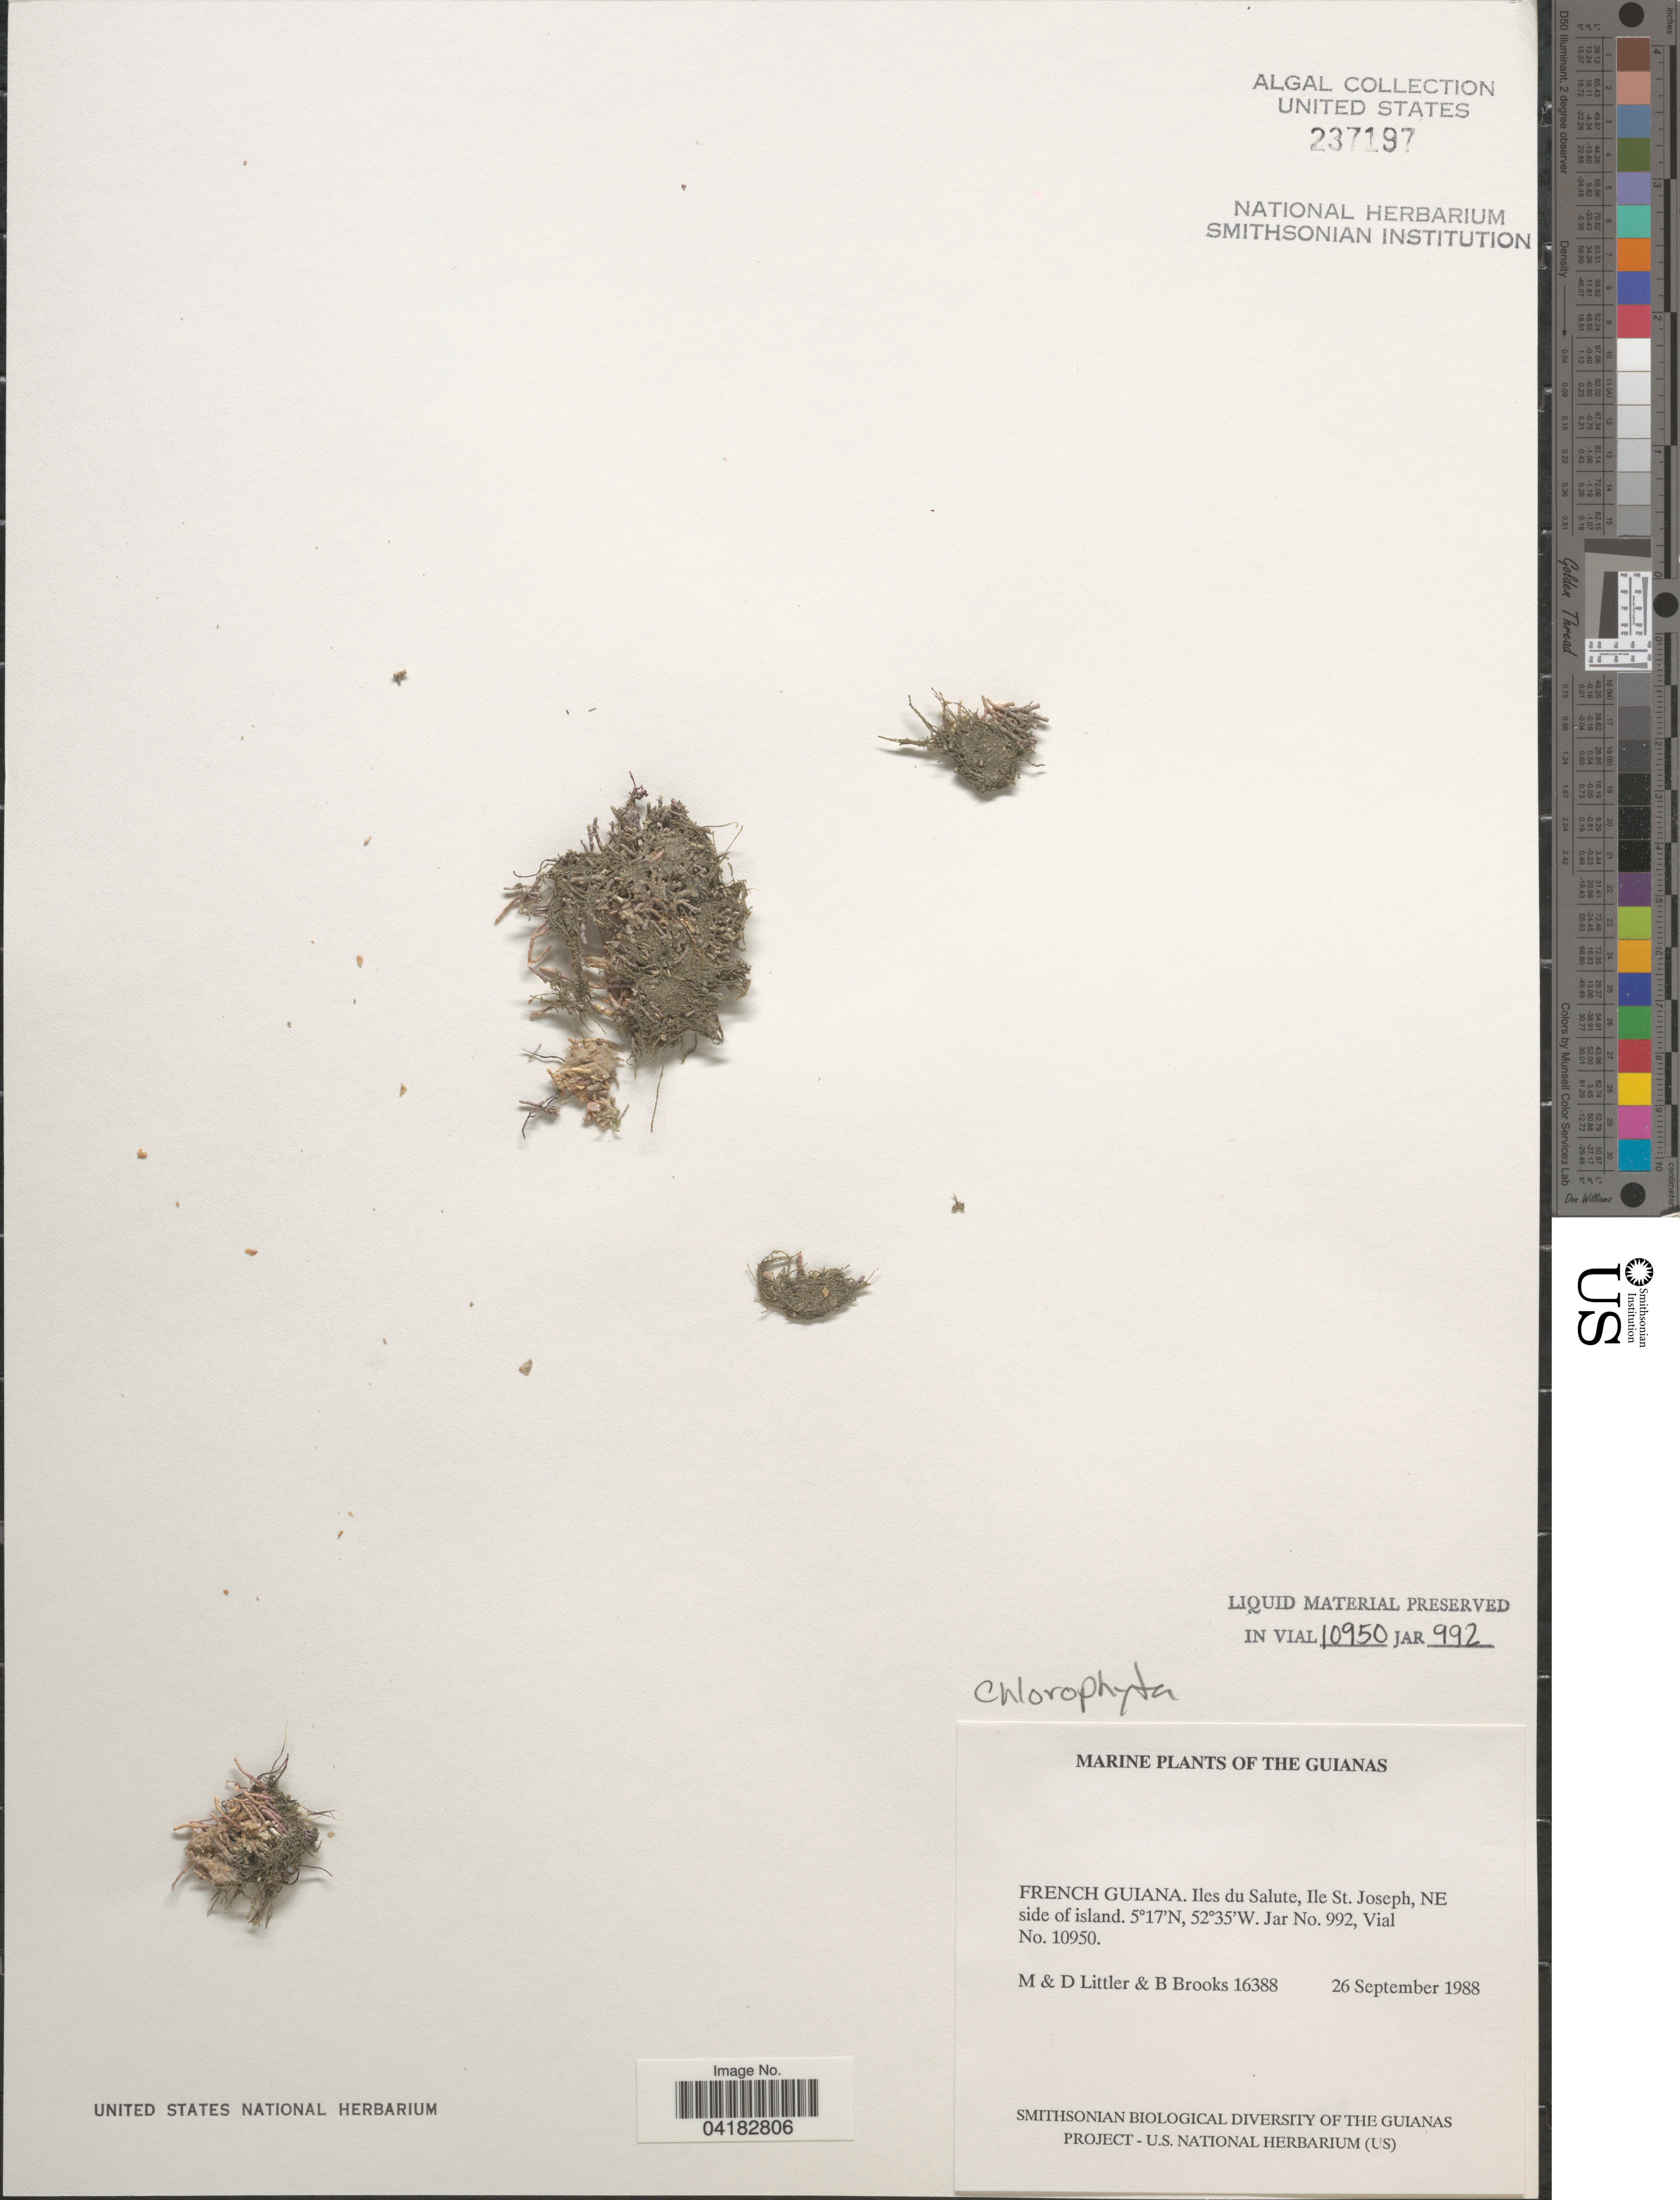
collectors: M. Littler, D. S. Littler & B. Brooks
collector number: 16388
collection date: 1988-09-26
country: French Guiana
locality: Guianas. Iles du Salute, Ile St. Joseph, NE side of island.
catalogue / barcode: US 237197